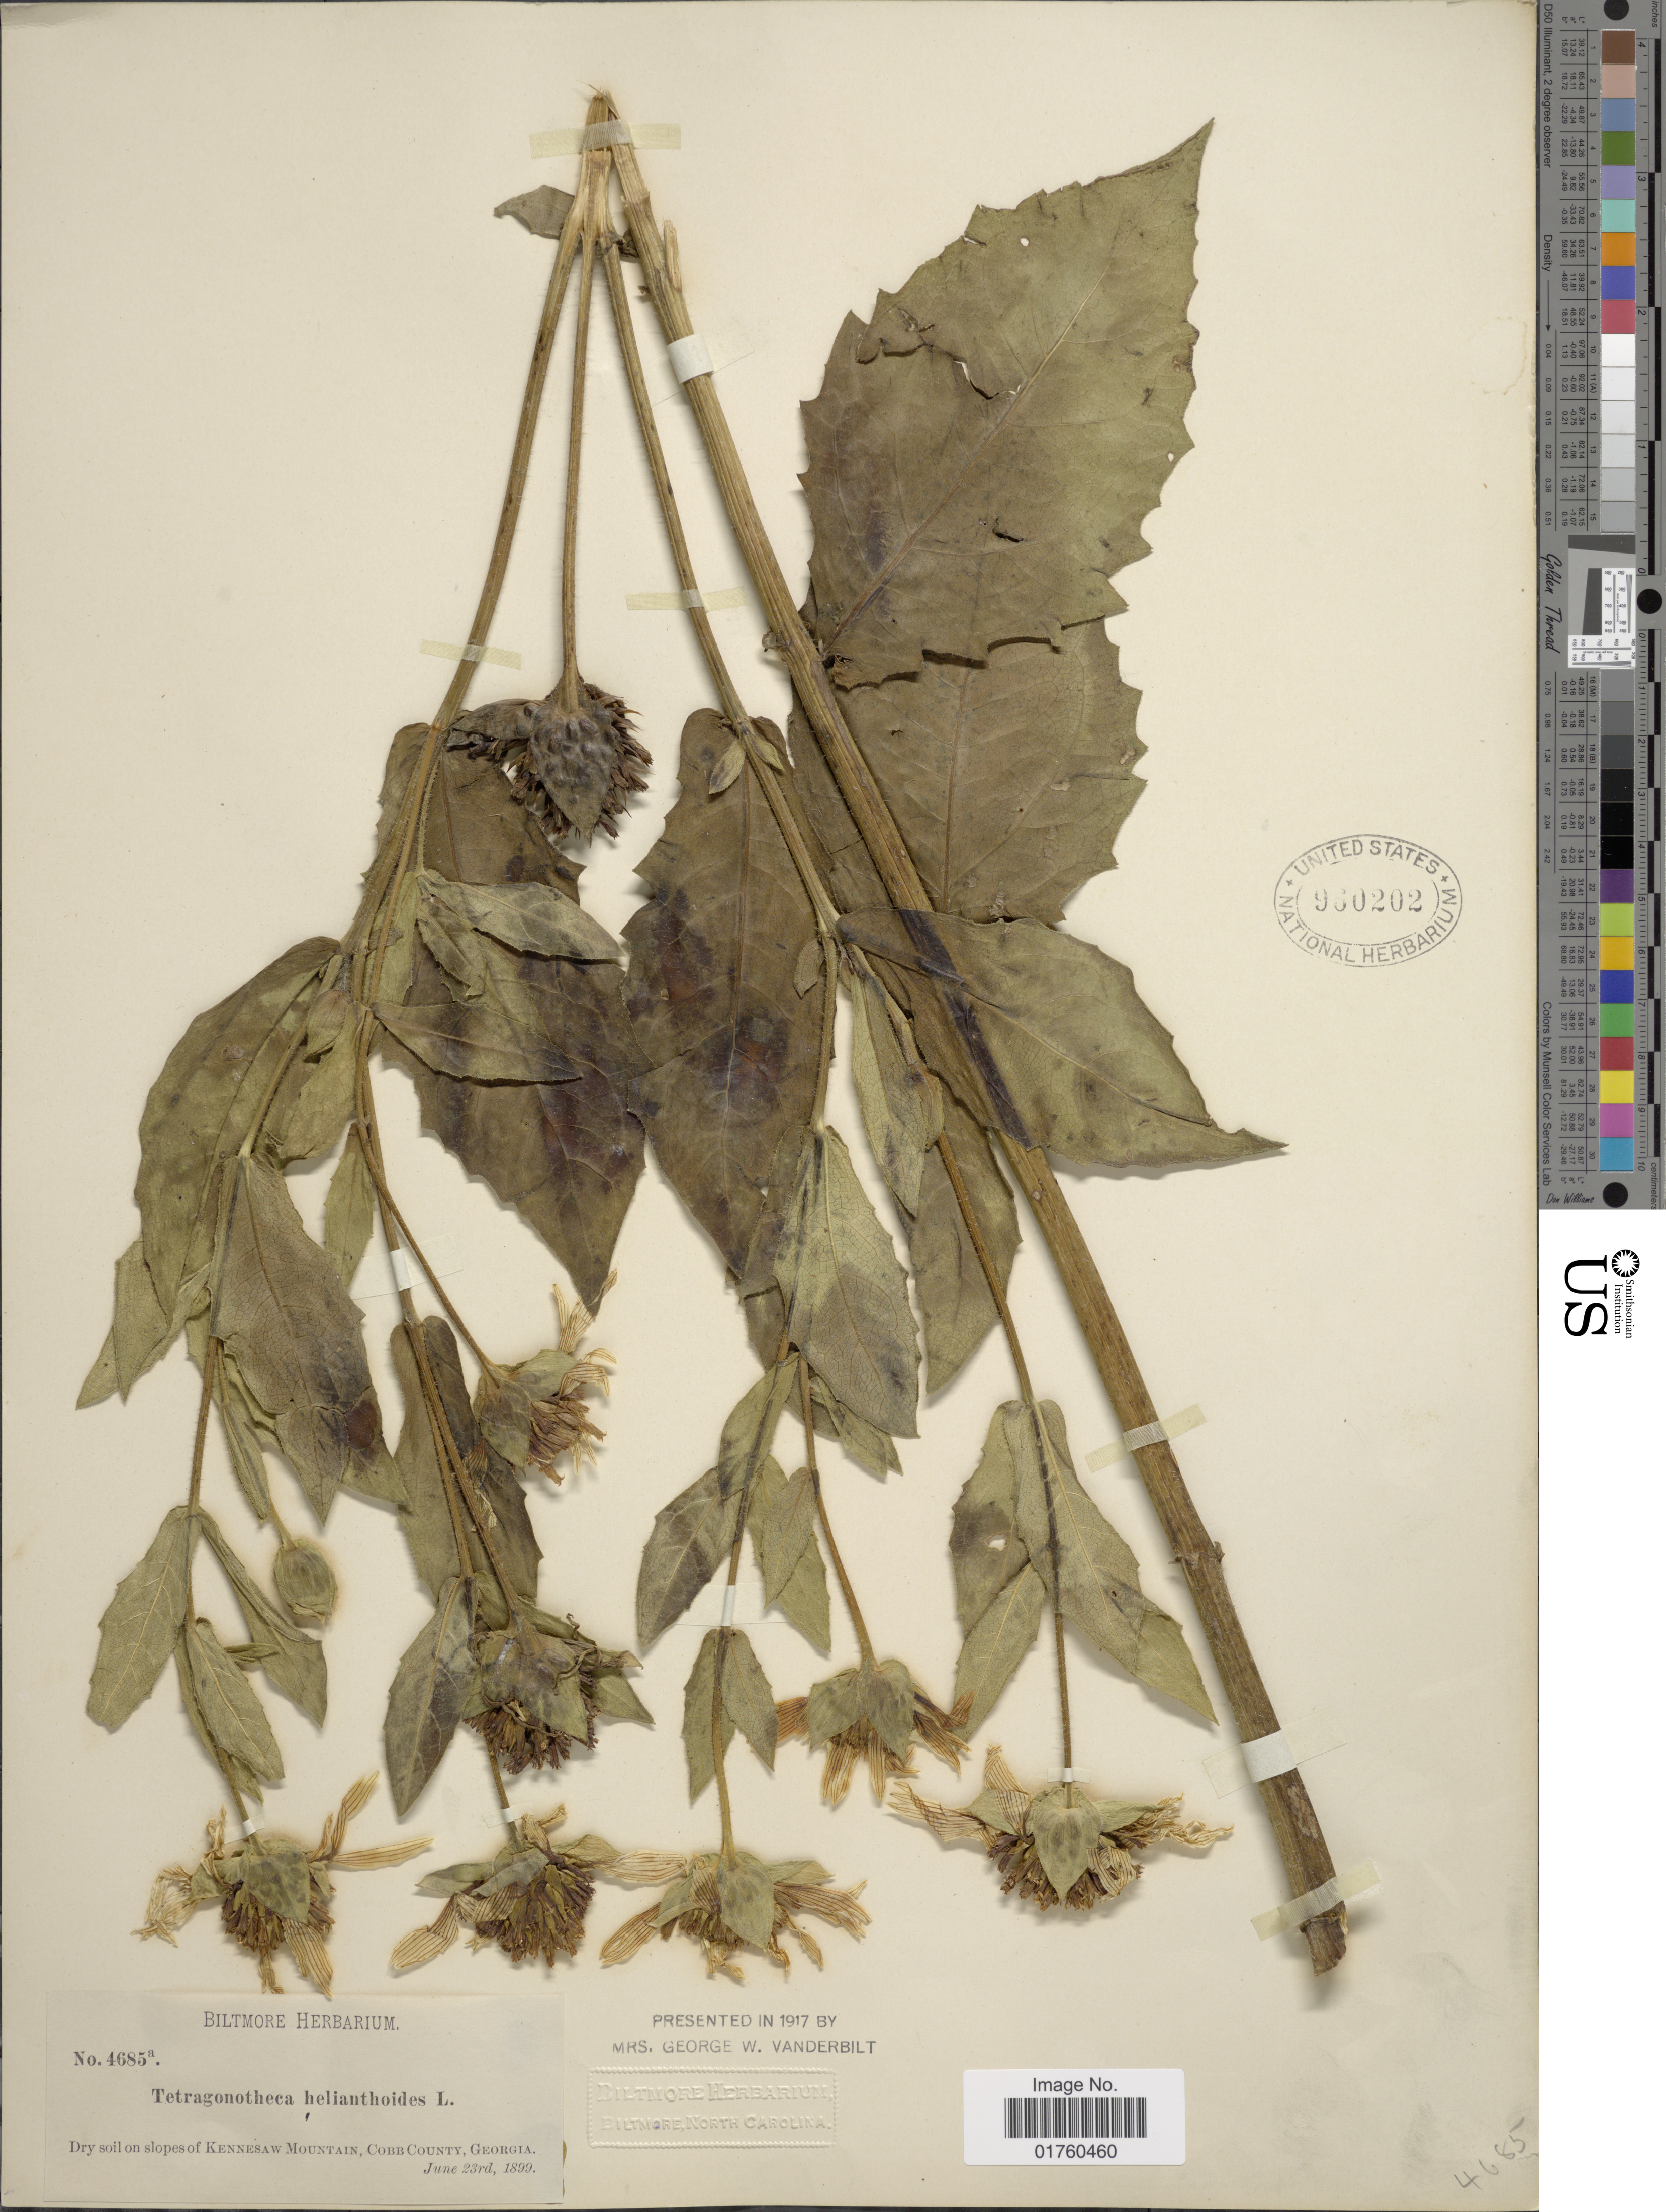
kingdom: Plantae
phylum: Tracheophyta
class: Magnoliopsida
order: Asterales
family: Asteraceae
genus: Tetragonotheca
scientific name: Tetragonotheca helianthoides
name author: L.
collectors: ex herb. Biltmore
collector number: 4685a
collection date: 1899-06-23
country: United States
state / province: Georgia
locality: Slopes of Kennesaw Mountain, Cobb County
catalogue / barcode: US 960202